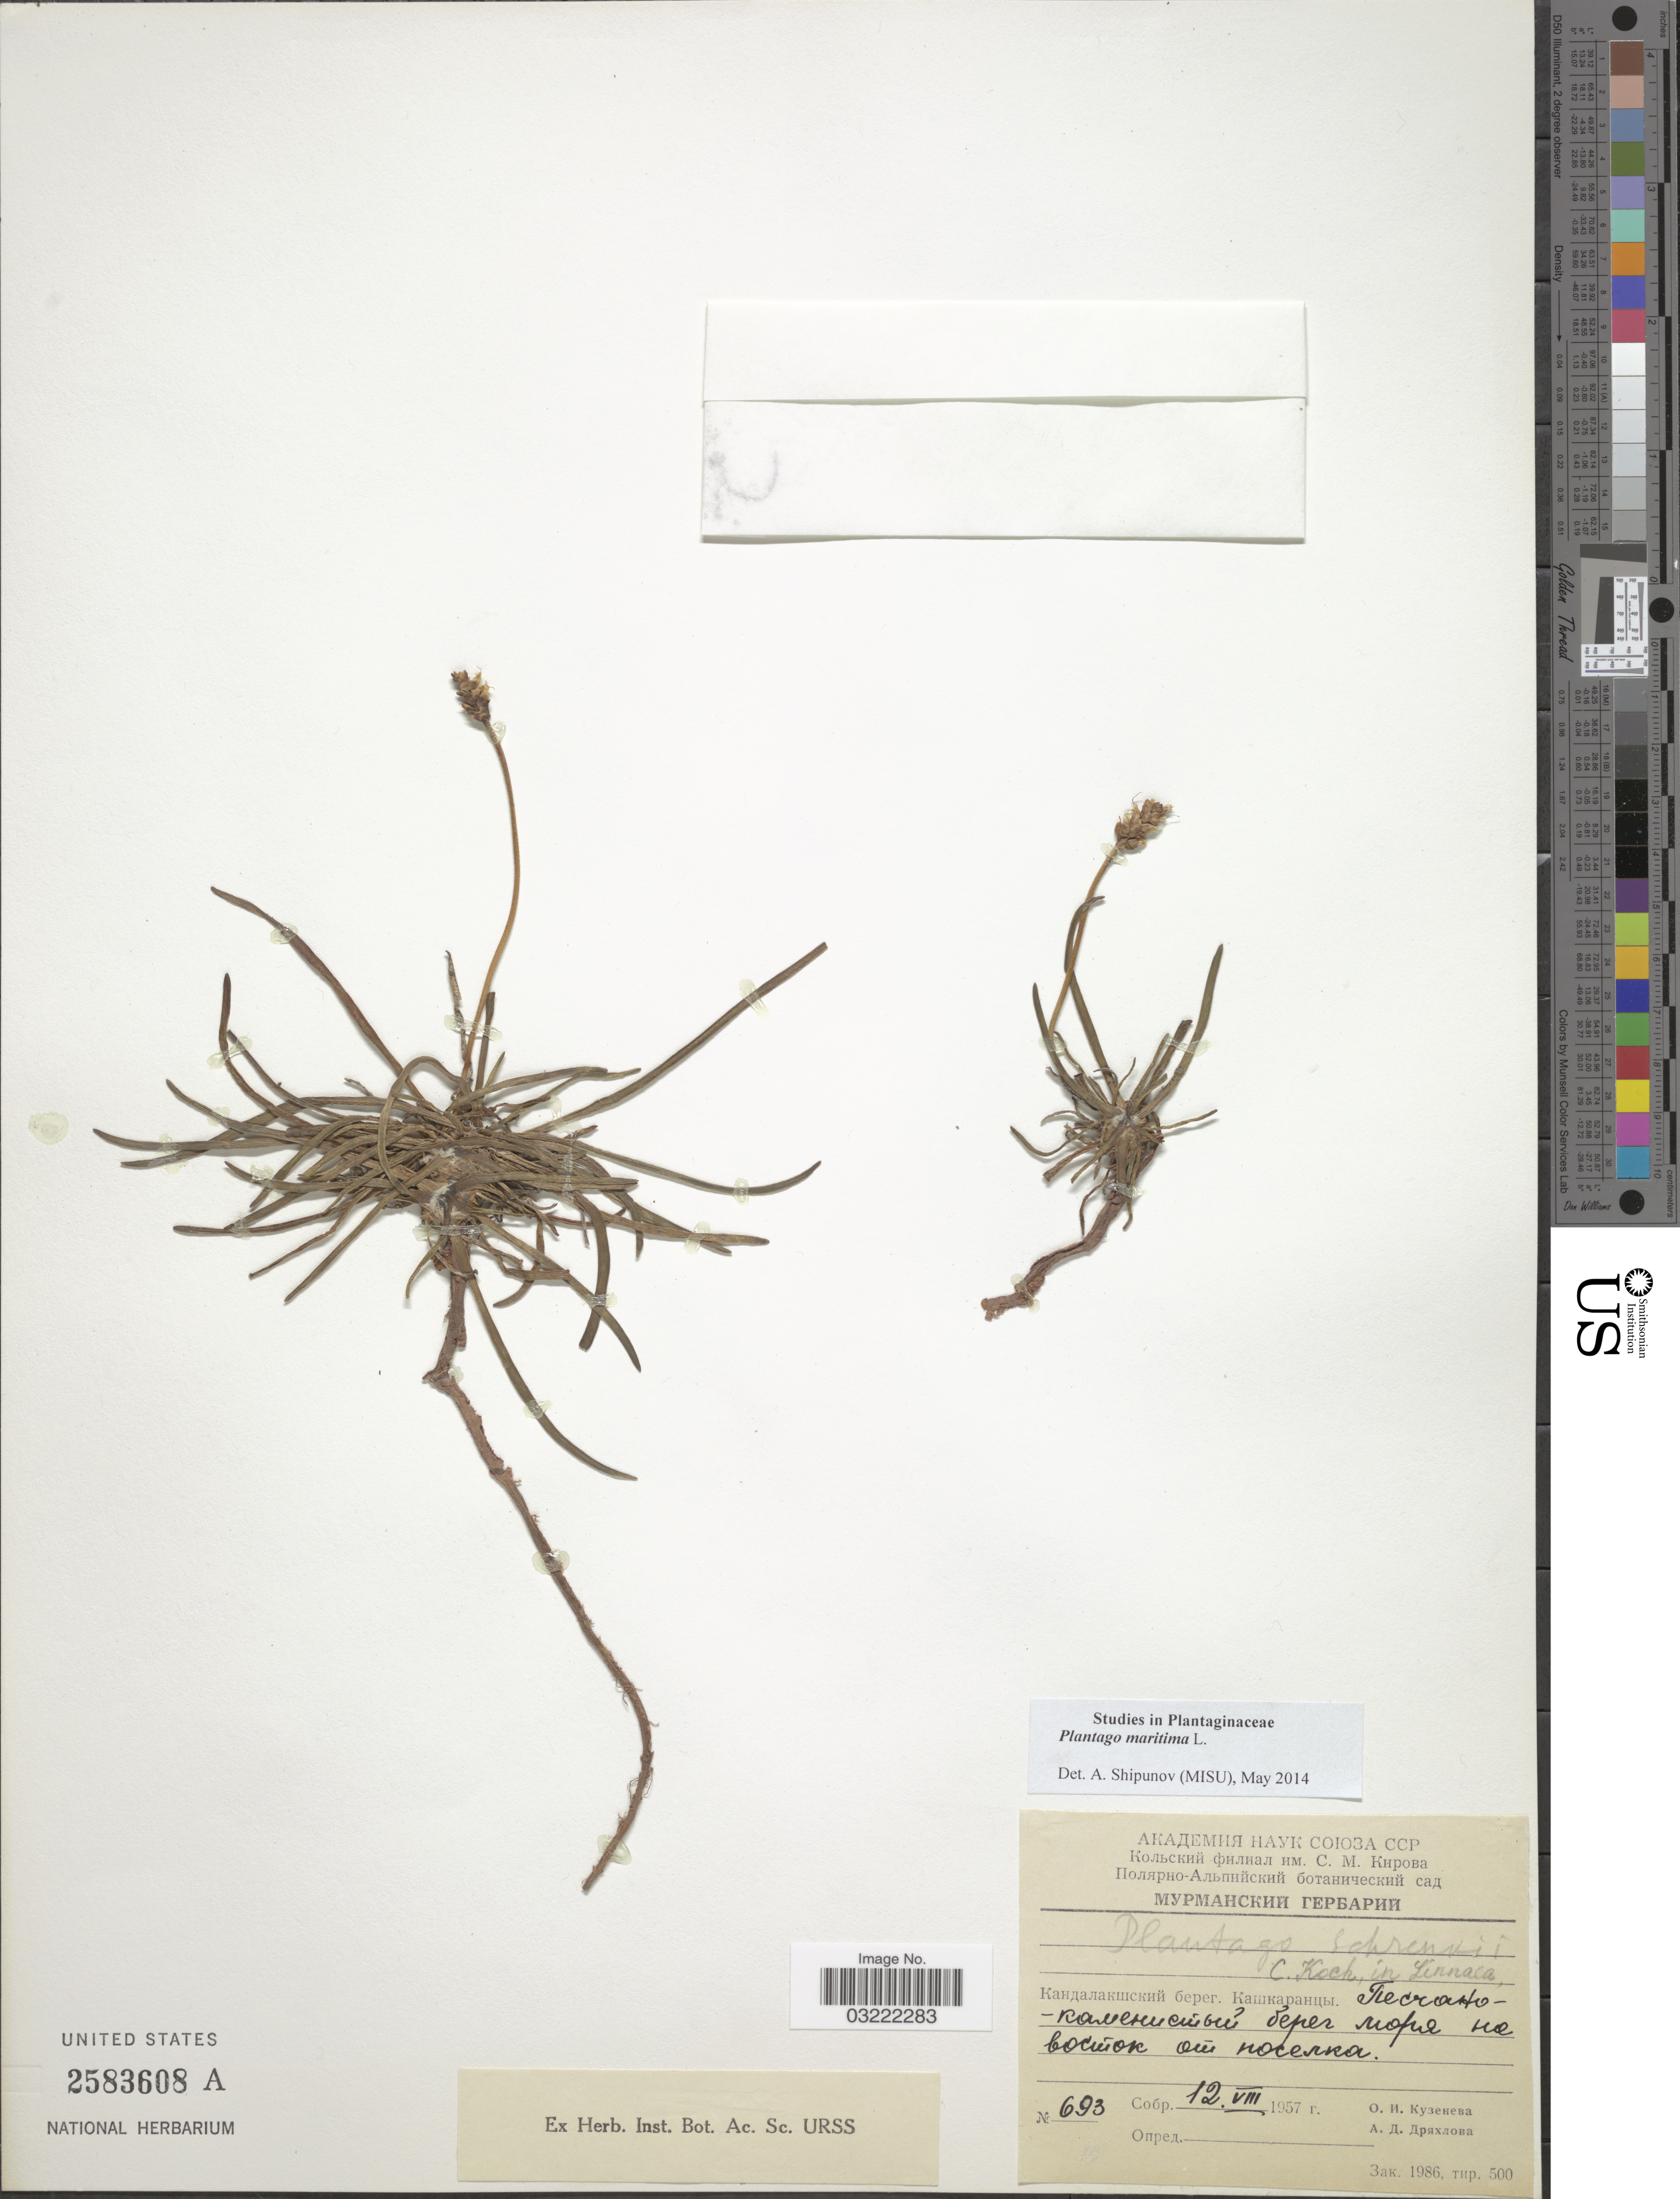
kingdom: Plantae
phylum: Tracheophyta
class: Magnoliopsida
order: Lamiales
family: Plantaginaceae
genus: Plantago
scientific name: Plantago maritima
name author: L.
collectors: O. Kuznetsova & A. Dryakhlova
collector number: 693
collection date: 1957-08-12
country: Russian Federation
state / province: Murmansk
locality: Kandalakshskiy, Village Kashkarantsy.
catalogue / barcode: US 2583608A